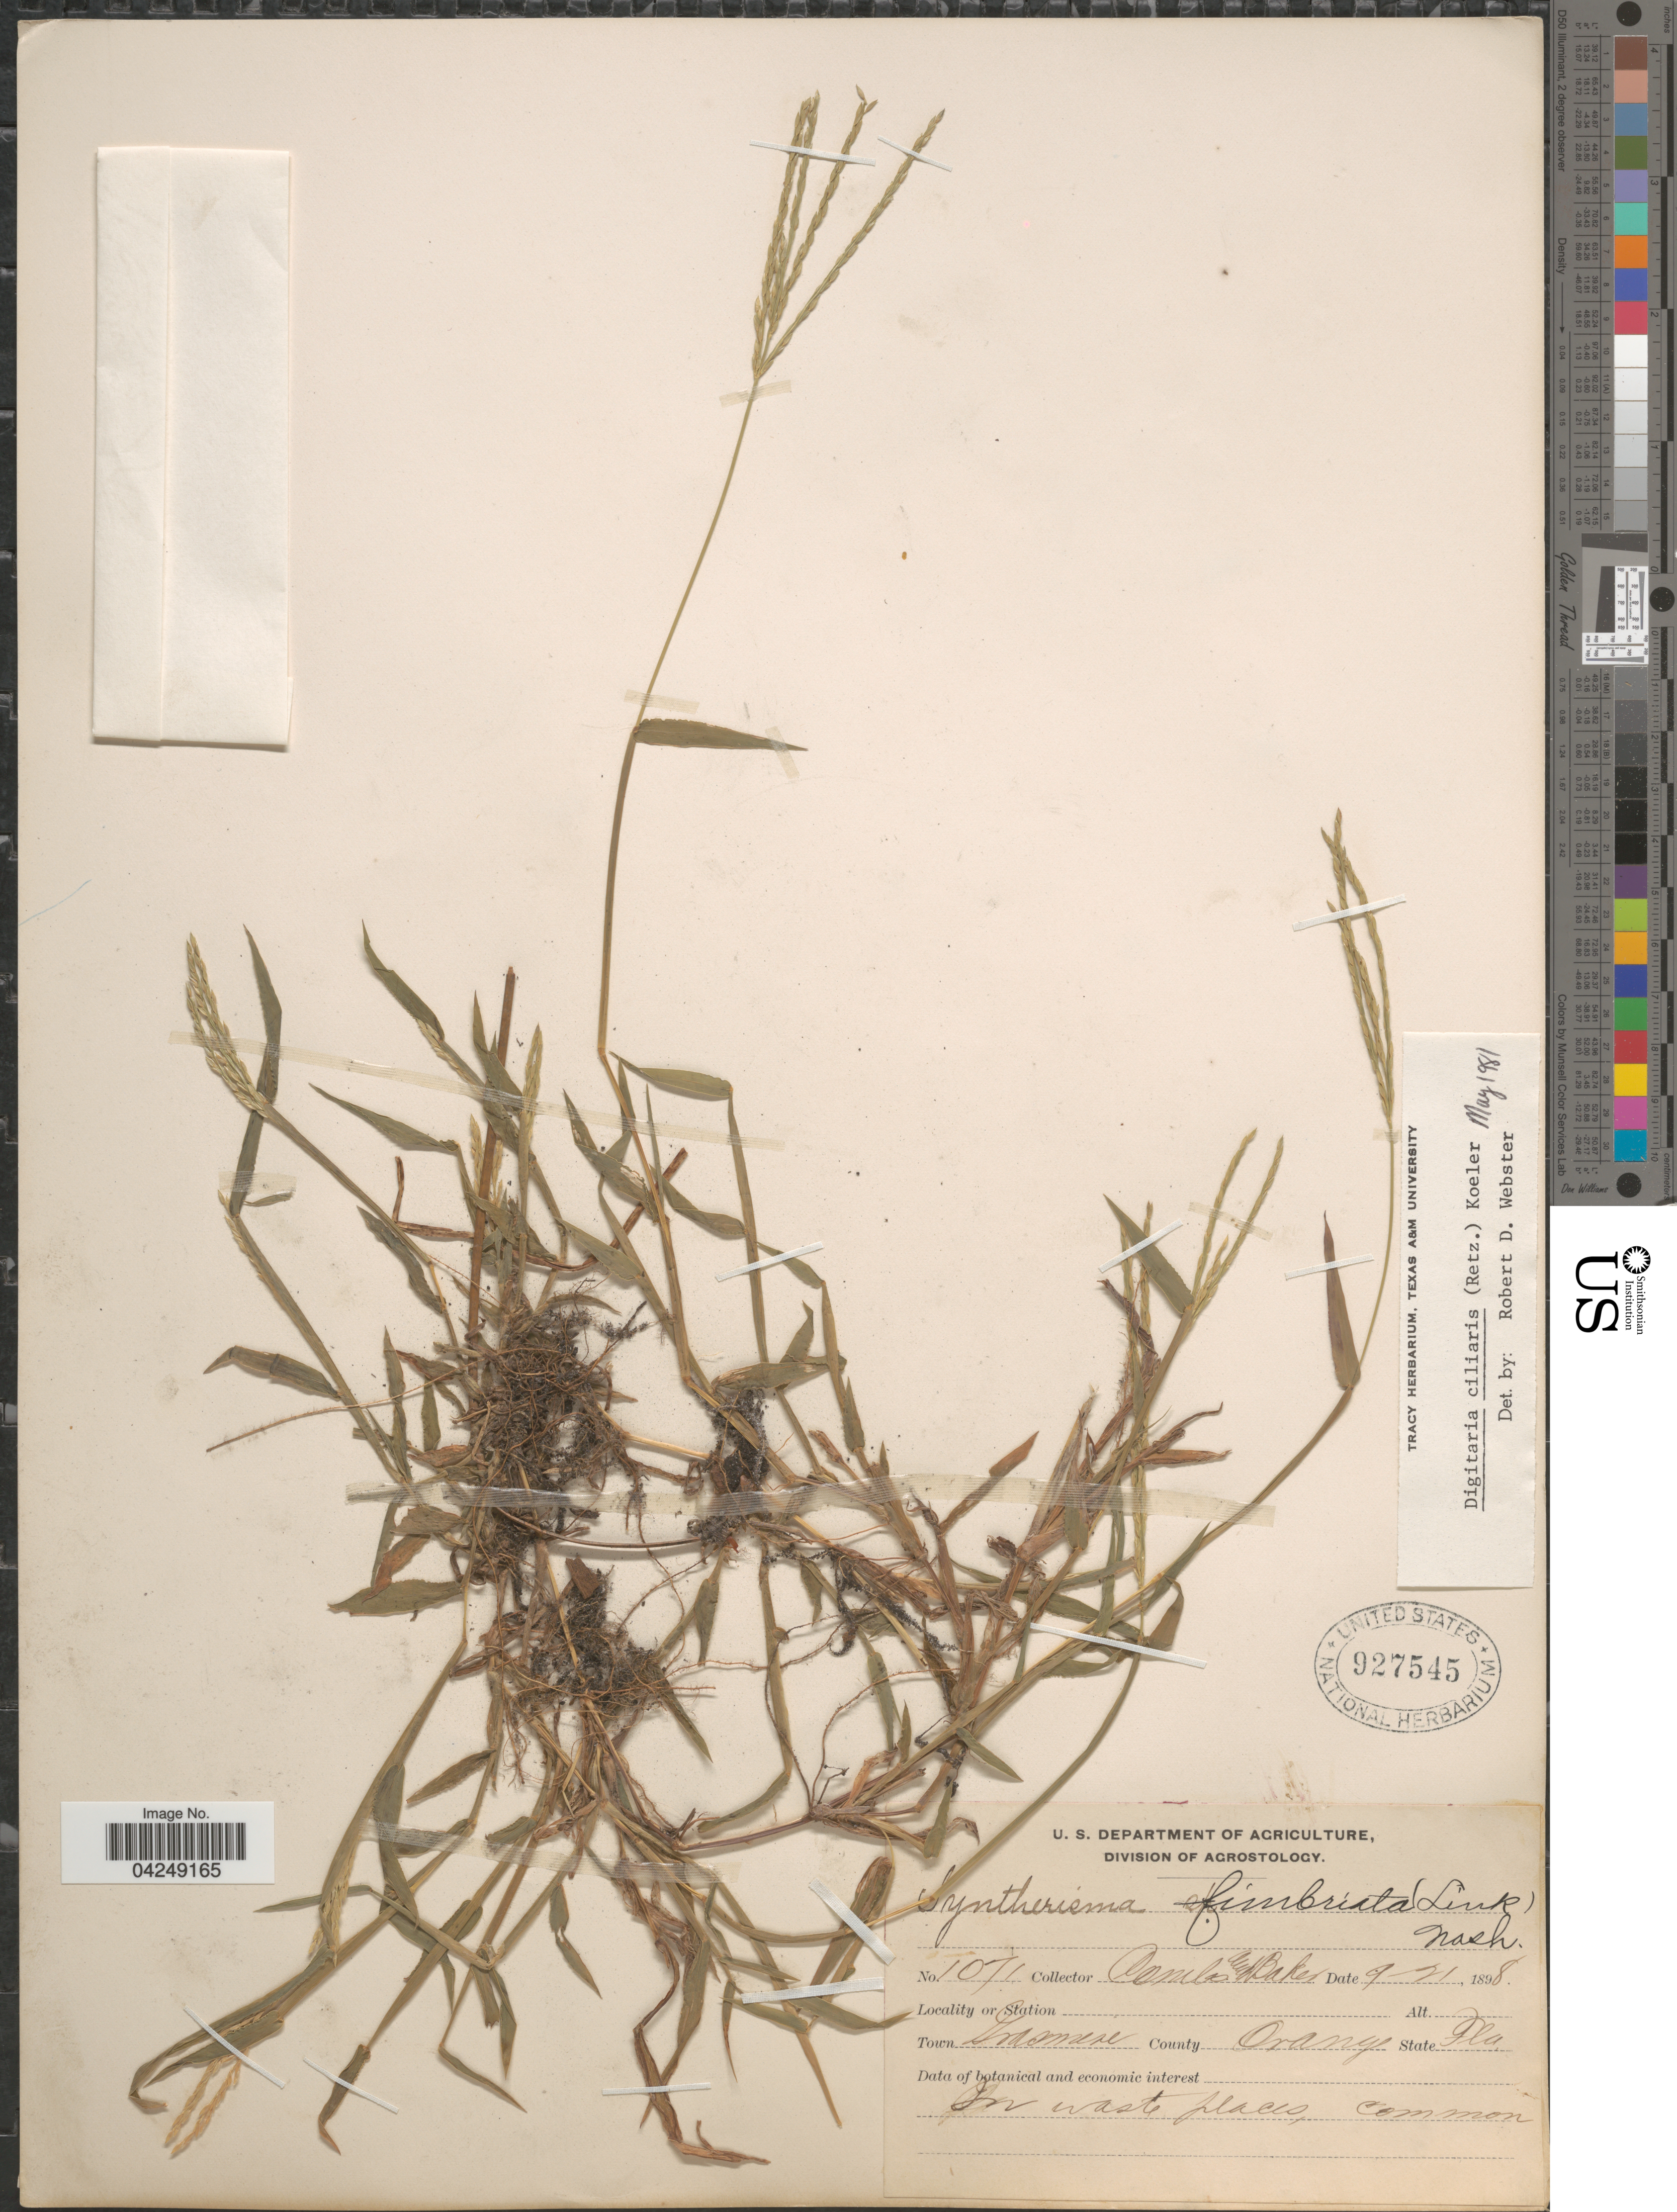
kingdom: Plantae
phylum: Tracheophyta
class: Liliopsida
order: Poales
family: Poaceae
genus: Digitaria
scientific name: Digitaria ciliaris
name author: (Retz.) Koeler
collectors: -. Combs & -- Baker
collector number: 1071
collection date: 1898-09-21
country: United States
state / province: Florida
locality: Town Grasmere. County Orange.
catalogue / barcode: US 927545